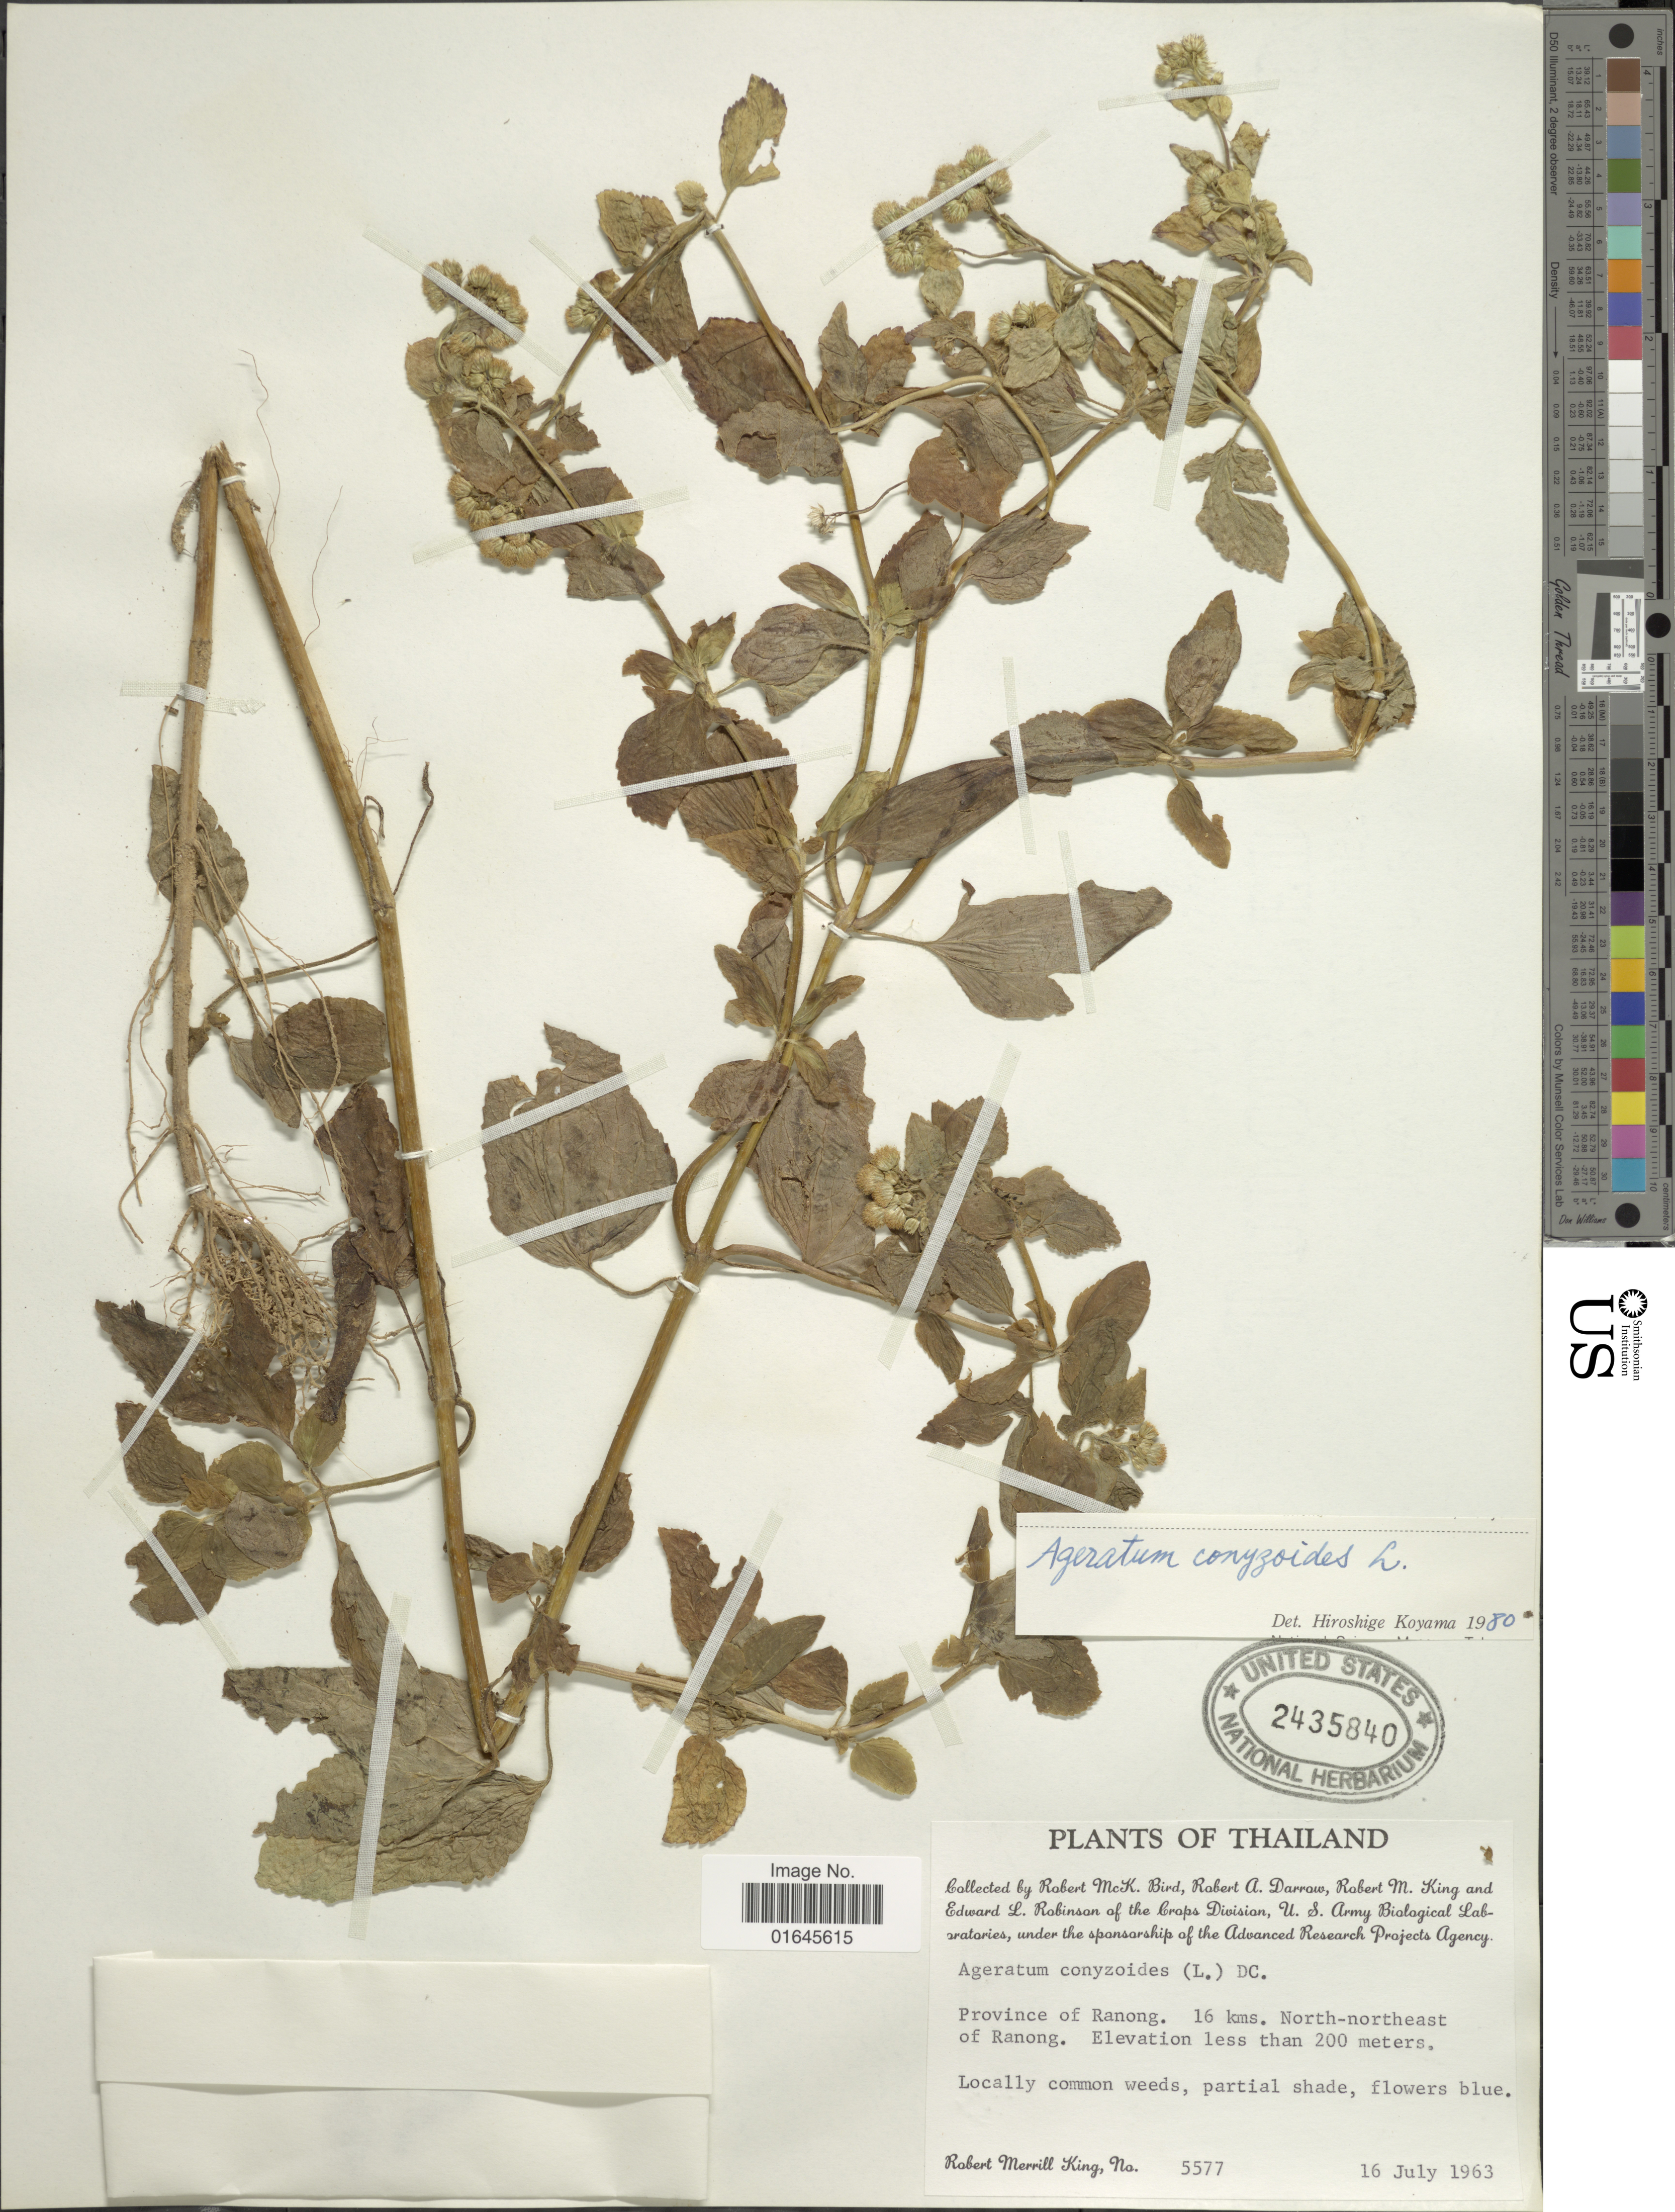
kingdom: Plantae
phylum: Tracheophyta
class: Magnoliopsida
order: Asterales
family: Asteraceae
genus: Ageratum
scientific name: Ageratum conyzoides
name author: L.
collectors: R. M. King, R. M. Bird, R. A. Darrow & E. L. Robinson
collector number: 5577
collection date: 1963-07-16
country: Thailand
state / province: Ranong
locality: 16 kms. North-northeast of Ranong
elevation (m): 200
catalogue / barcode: US 2435840